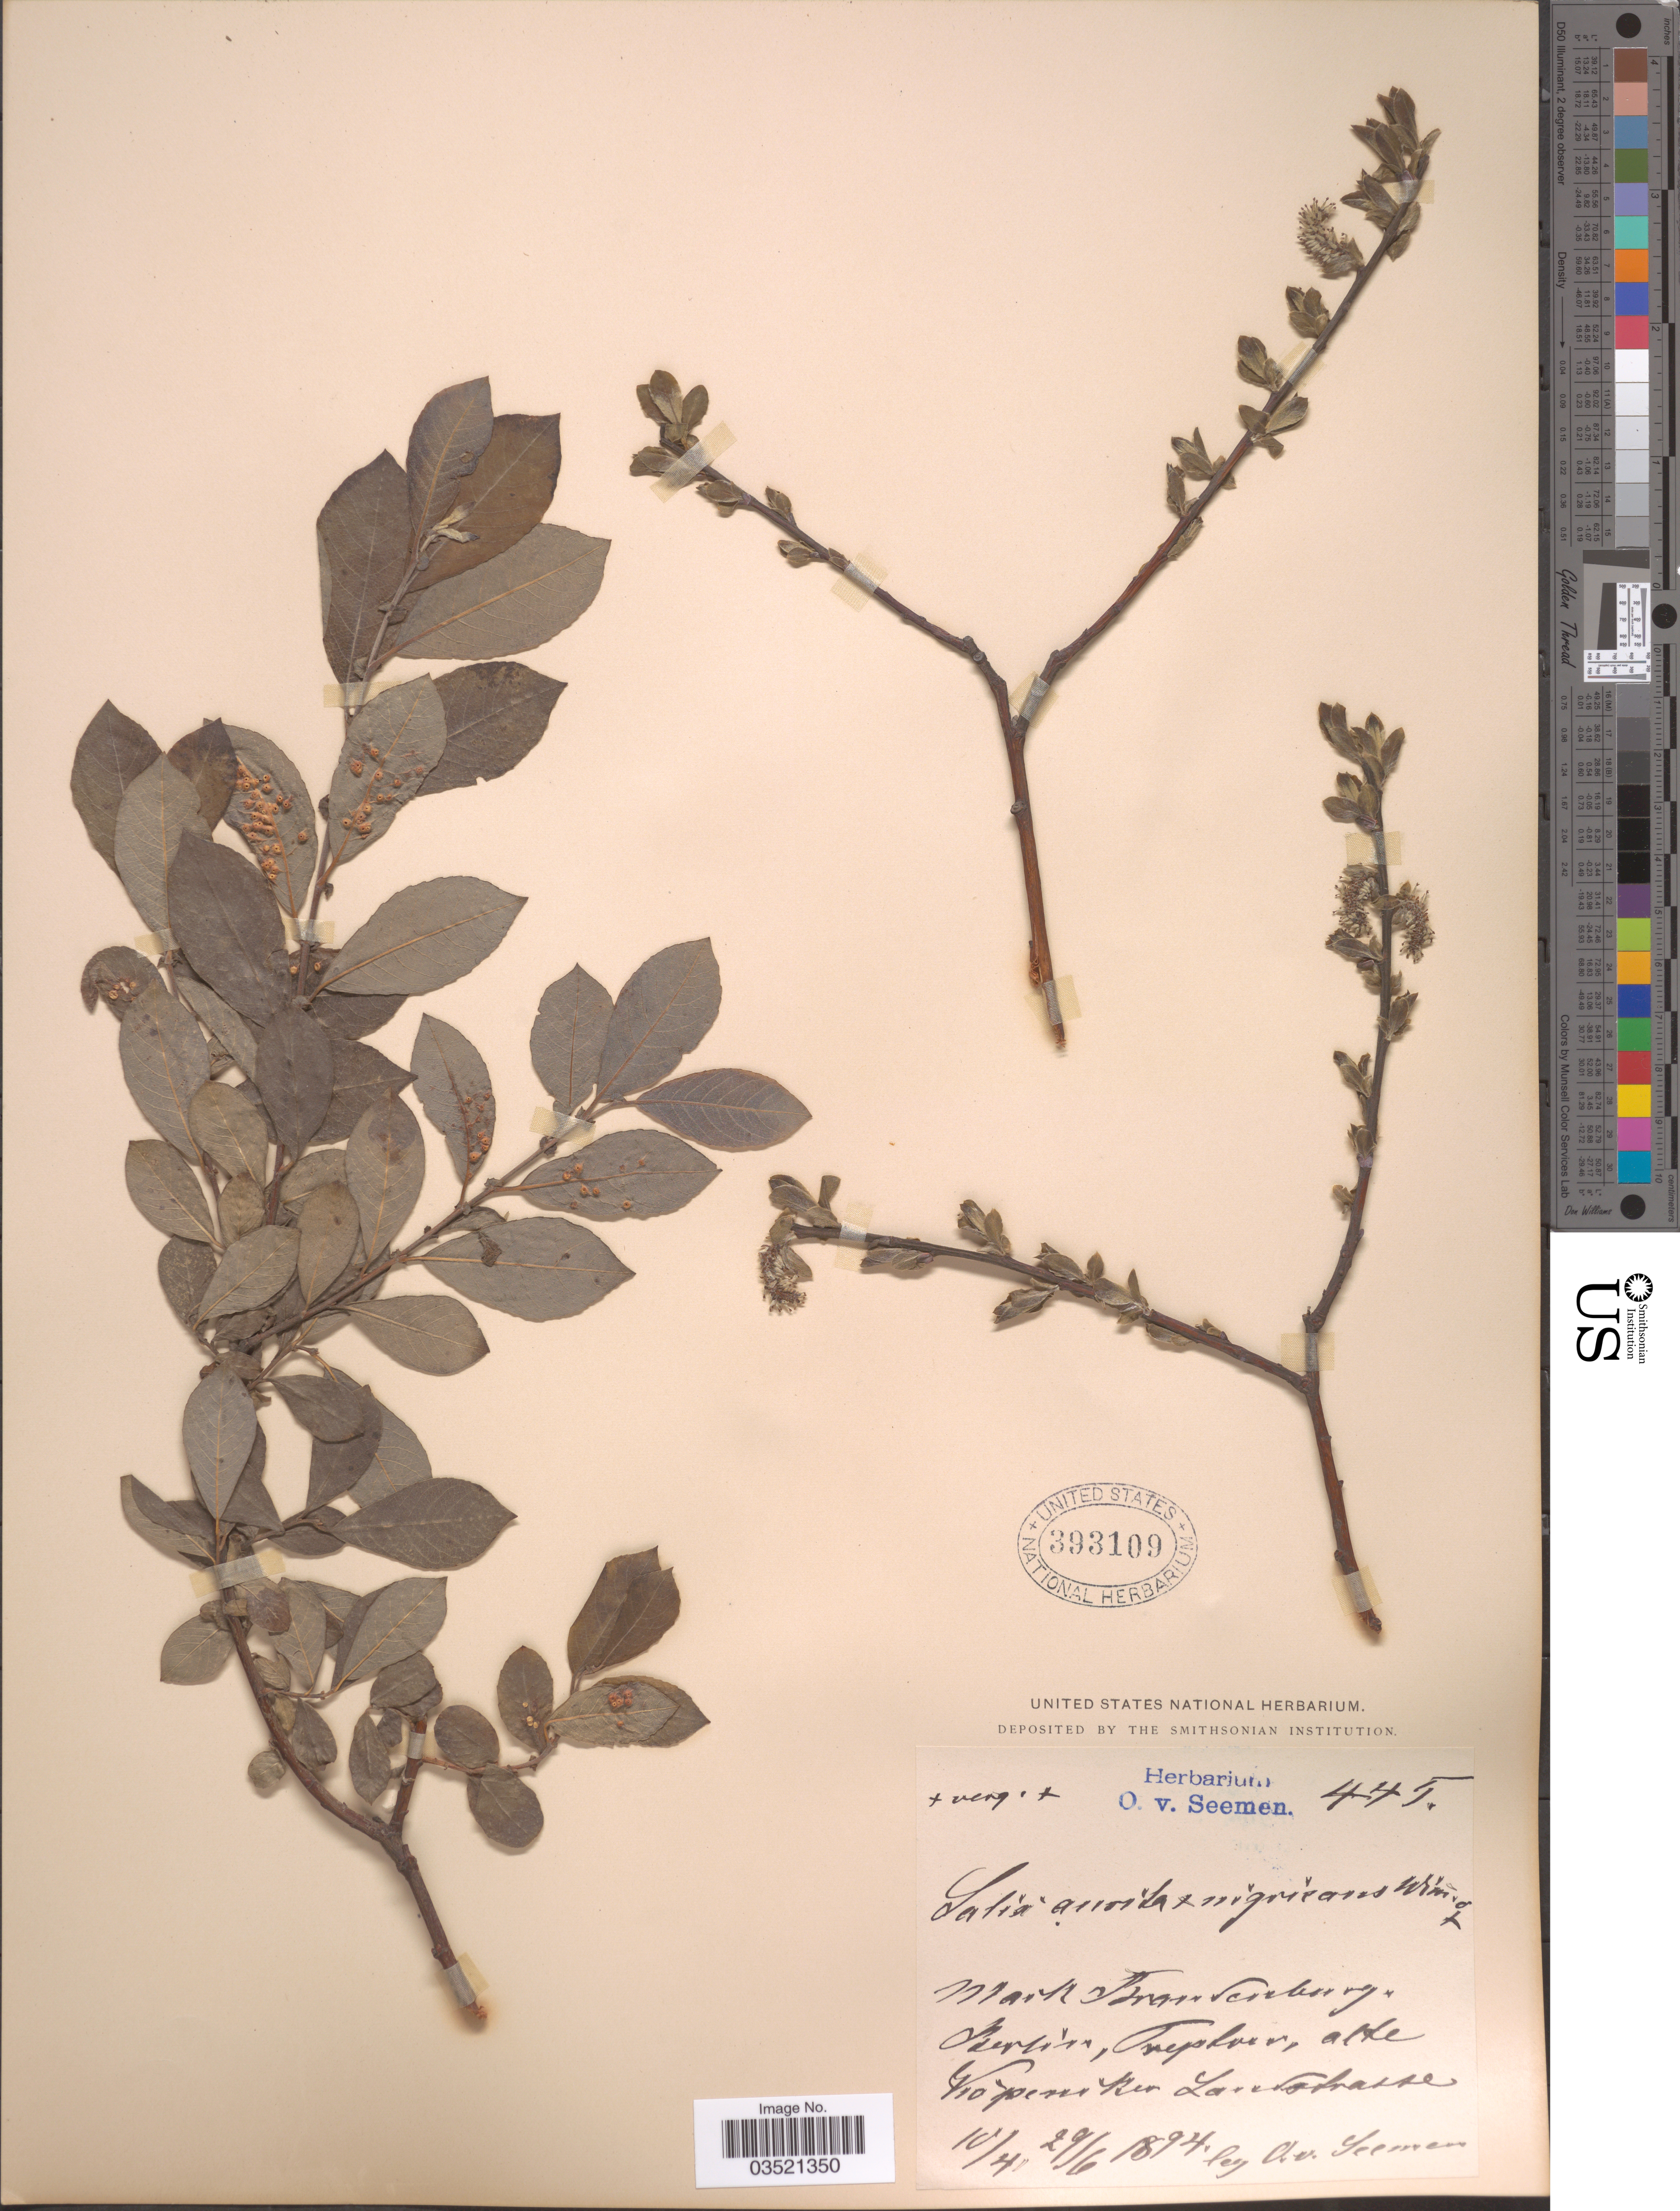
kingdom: Plantae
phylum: Tracheophyta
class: Magnoliopsida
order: Malpighiales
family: Salicaceae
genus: Salix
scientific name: Salix aurita x S. nigricans Sm.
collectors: K. O. von Seemen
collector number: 445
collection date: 1894-04-10/1894-06-29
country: Germany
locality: Mark Brandenburg. Berlin, Treptow, alte Kopeniker Landstrasse.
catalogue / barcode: US 393109